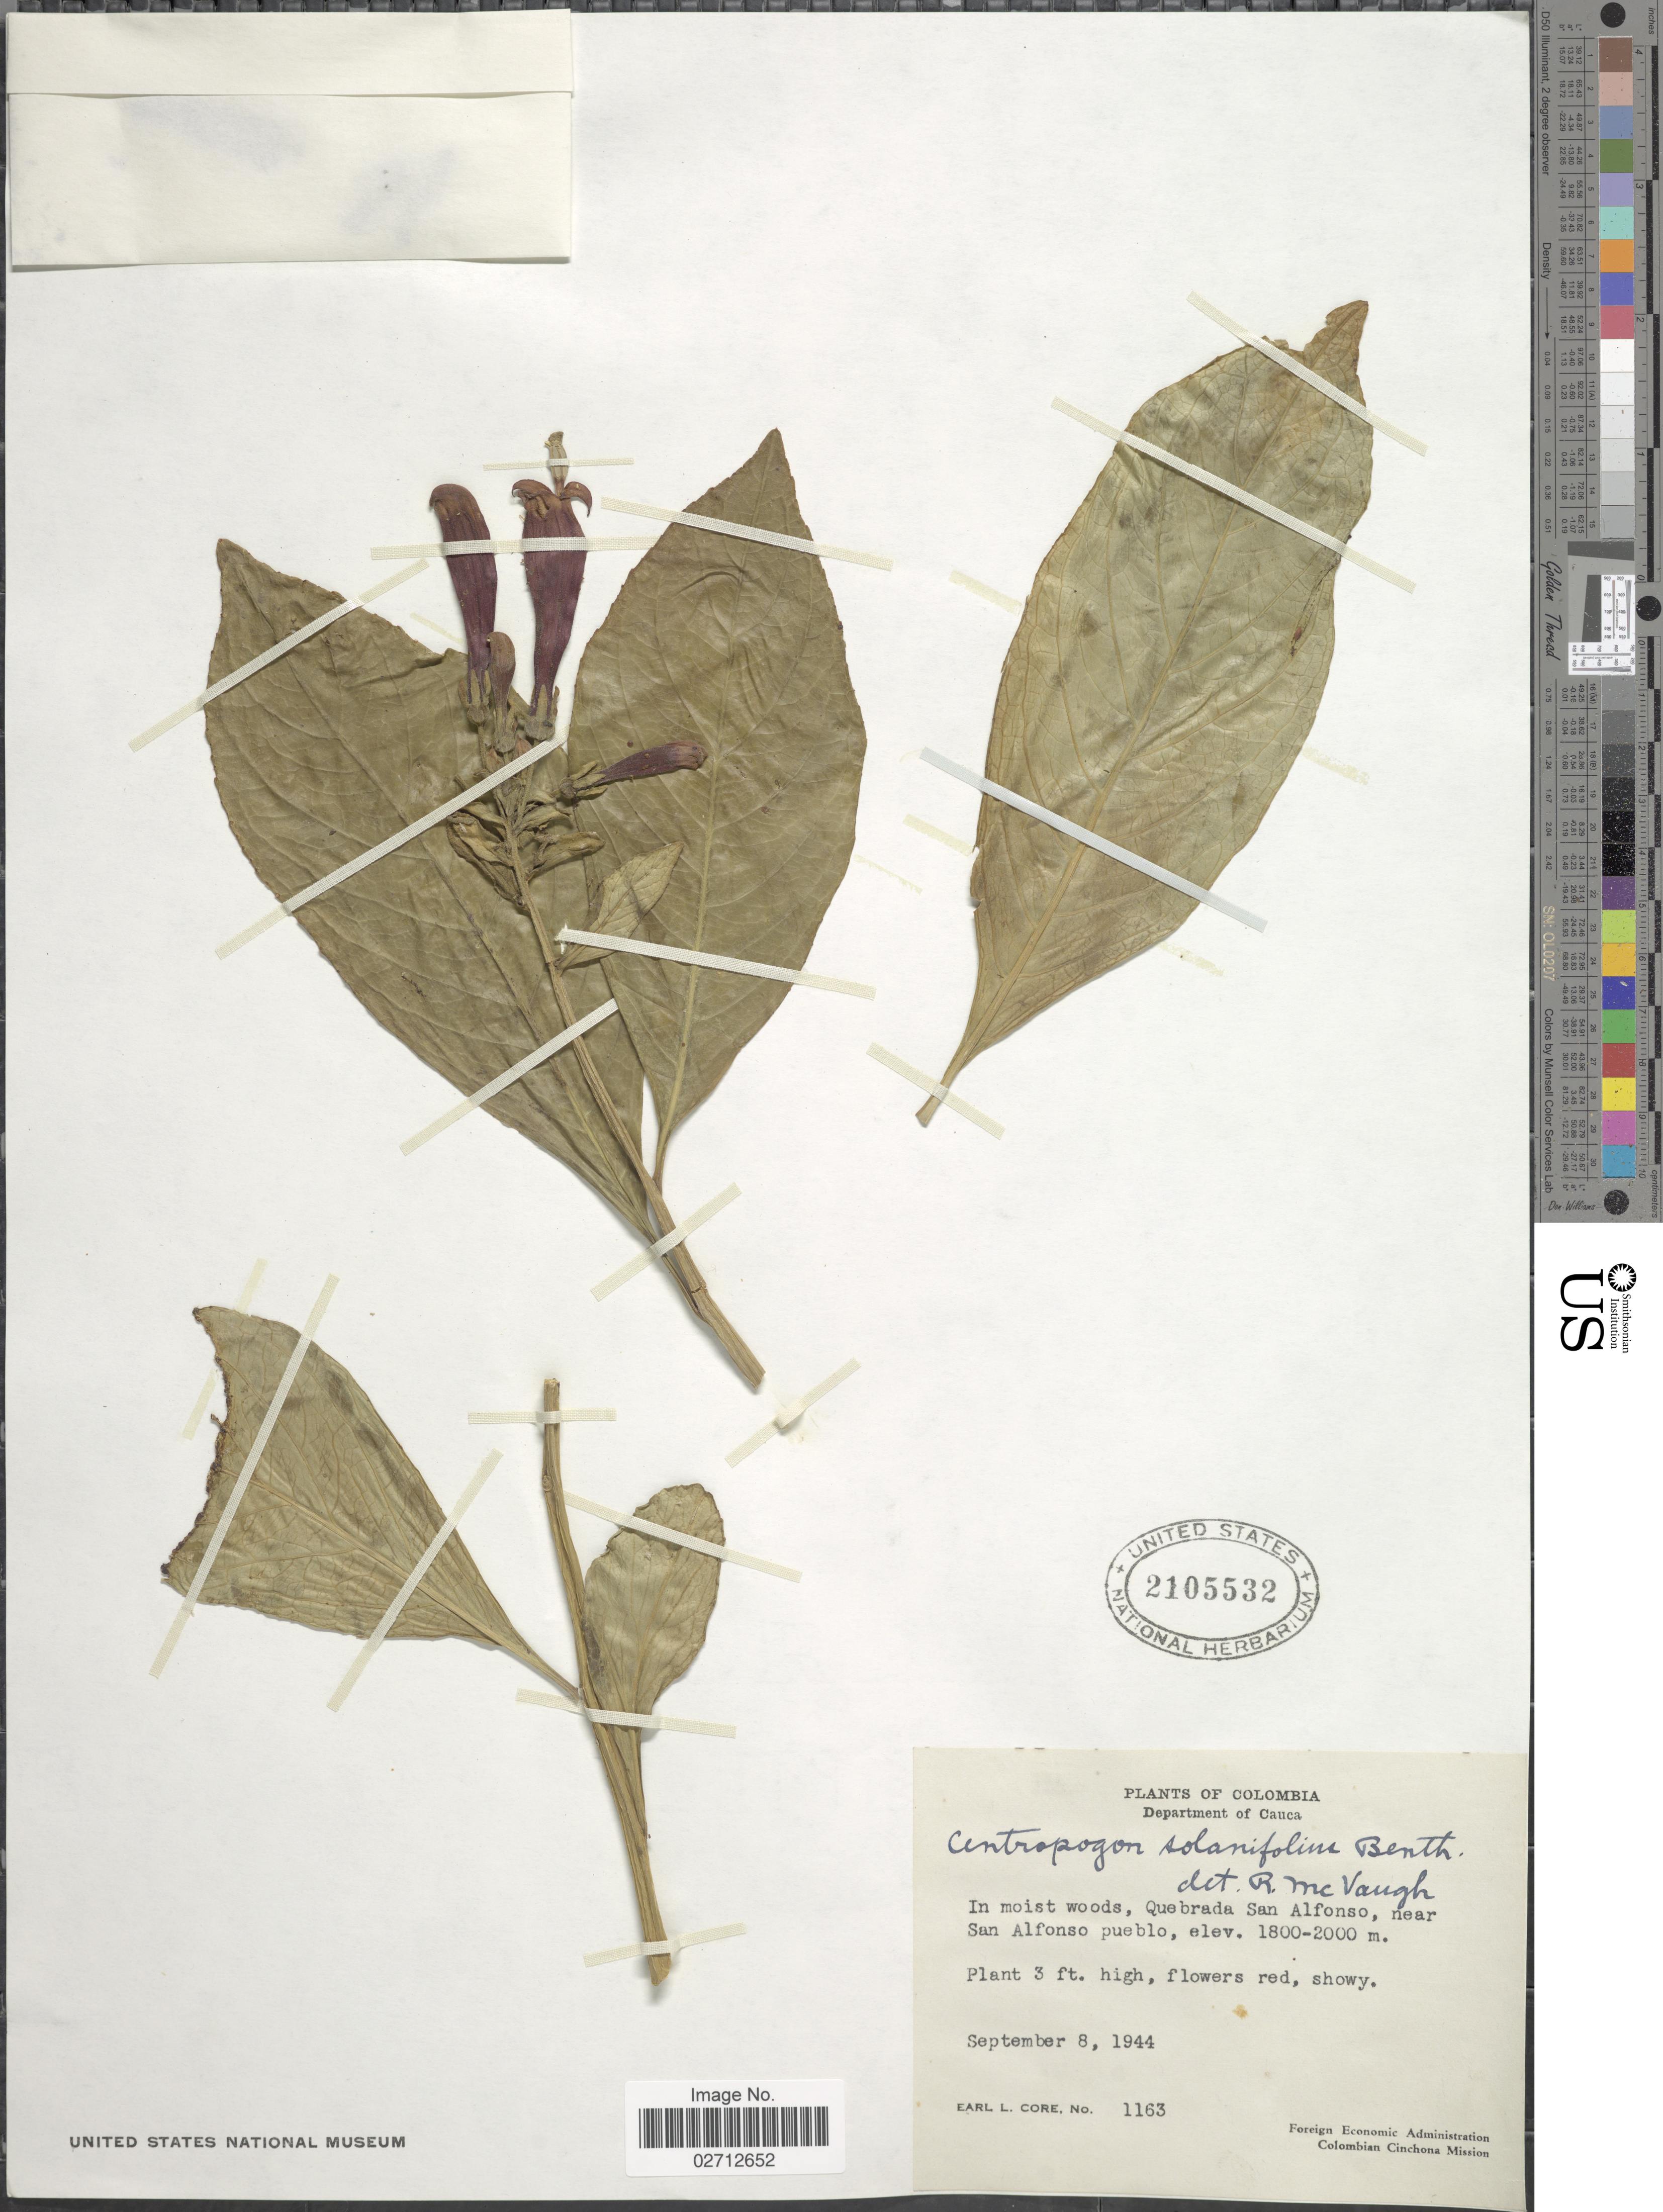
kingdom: Plantae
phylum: Tracheophyta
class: Magnoliopsida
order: Asterales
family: Campanulaceae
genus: Centropogon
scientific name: Centropogon solanifolius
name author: Benth.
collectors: E. L. Core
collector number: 1163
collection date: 1944-09-08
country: Colombia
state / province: Cauca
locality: Department of Cauca, In moist woods, Quebrada San Alfonso, near San Alfonso pueblo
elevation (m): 1800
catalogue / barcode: US 2105532